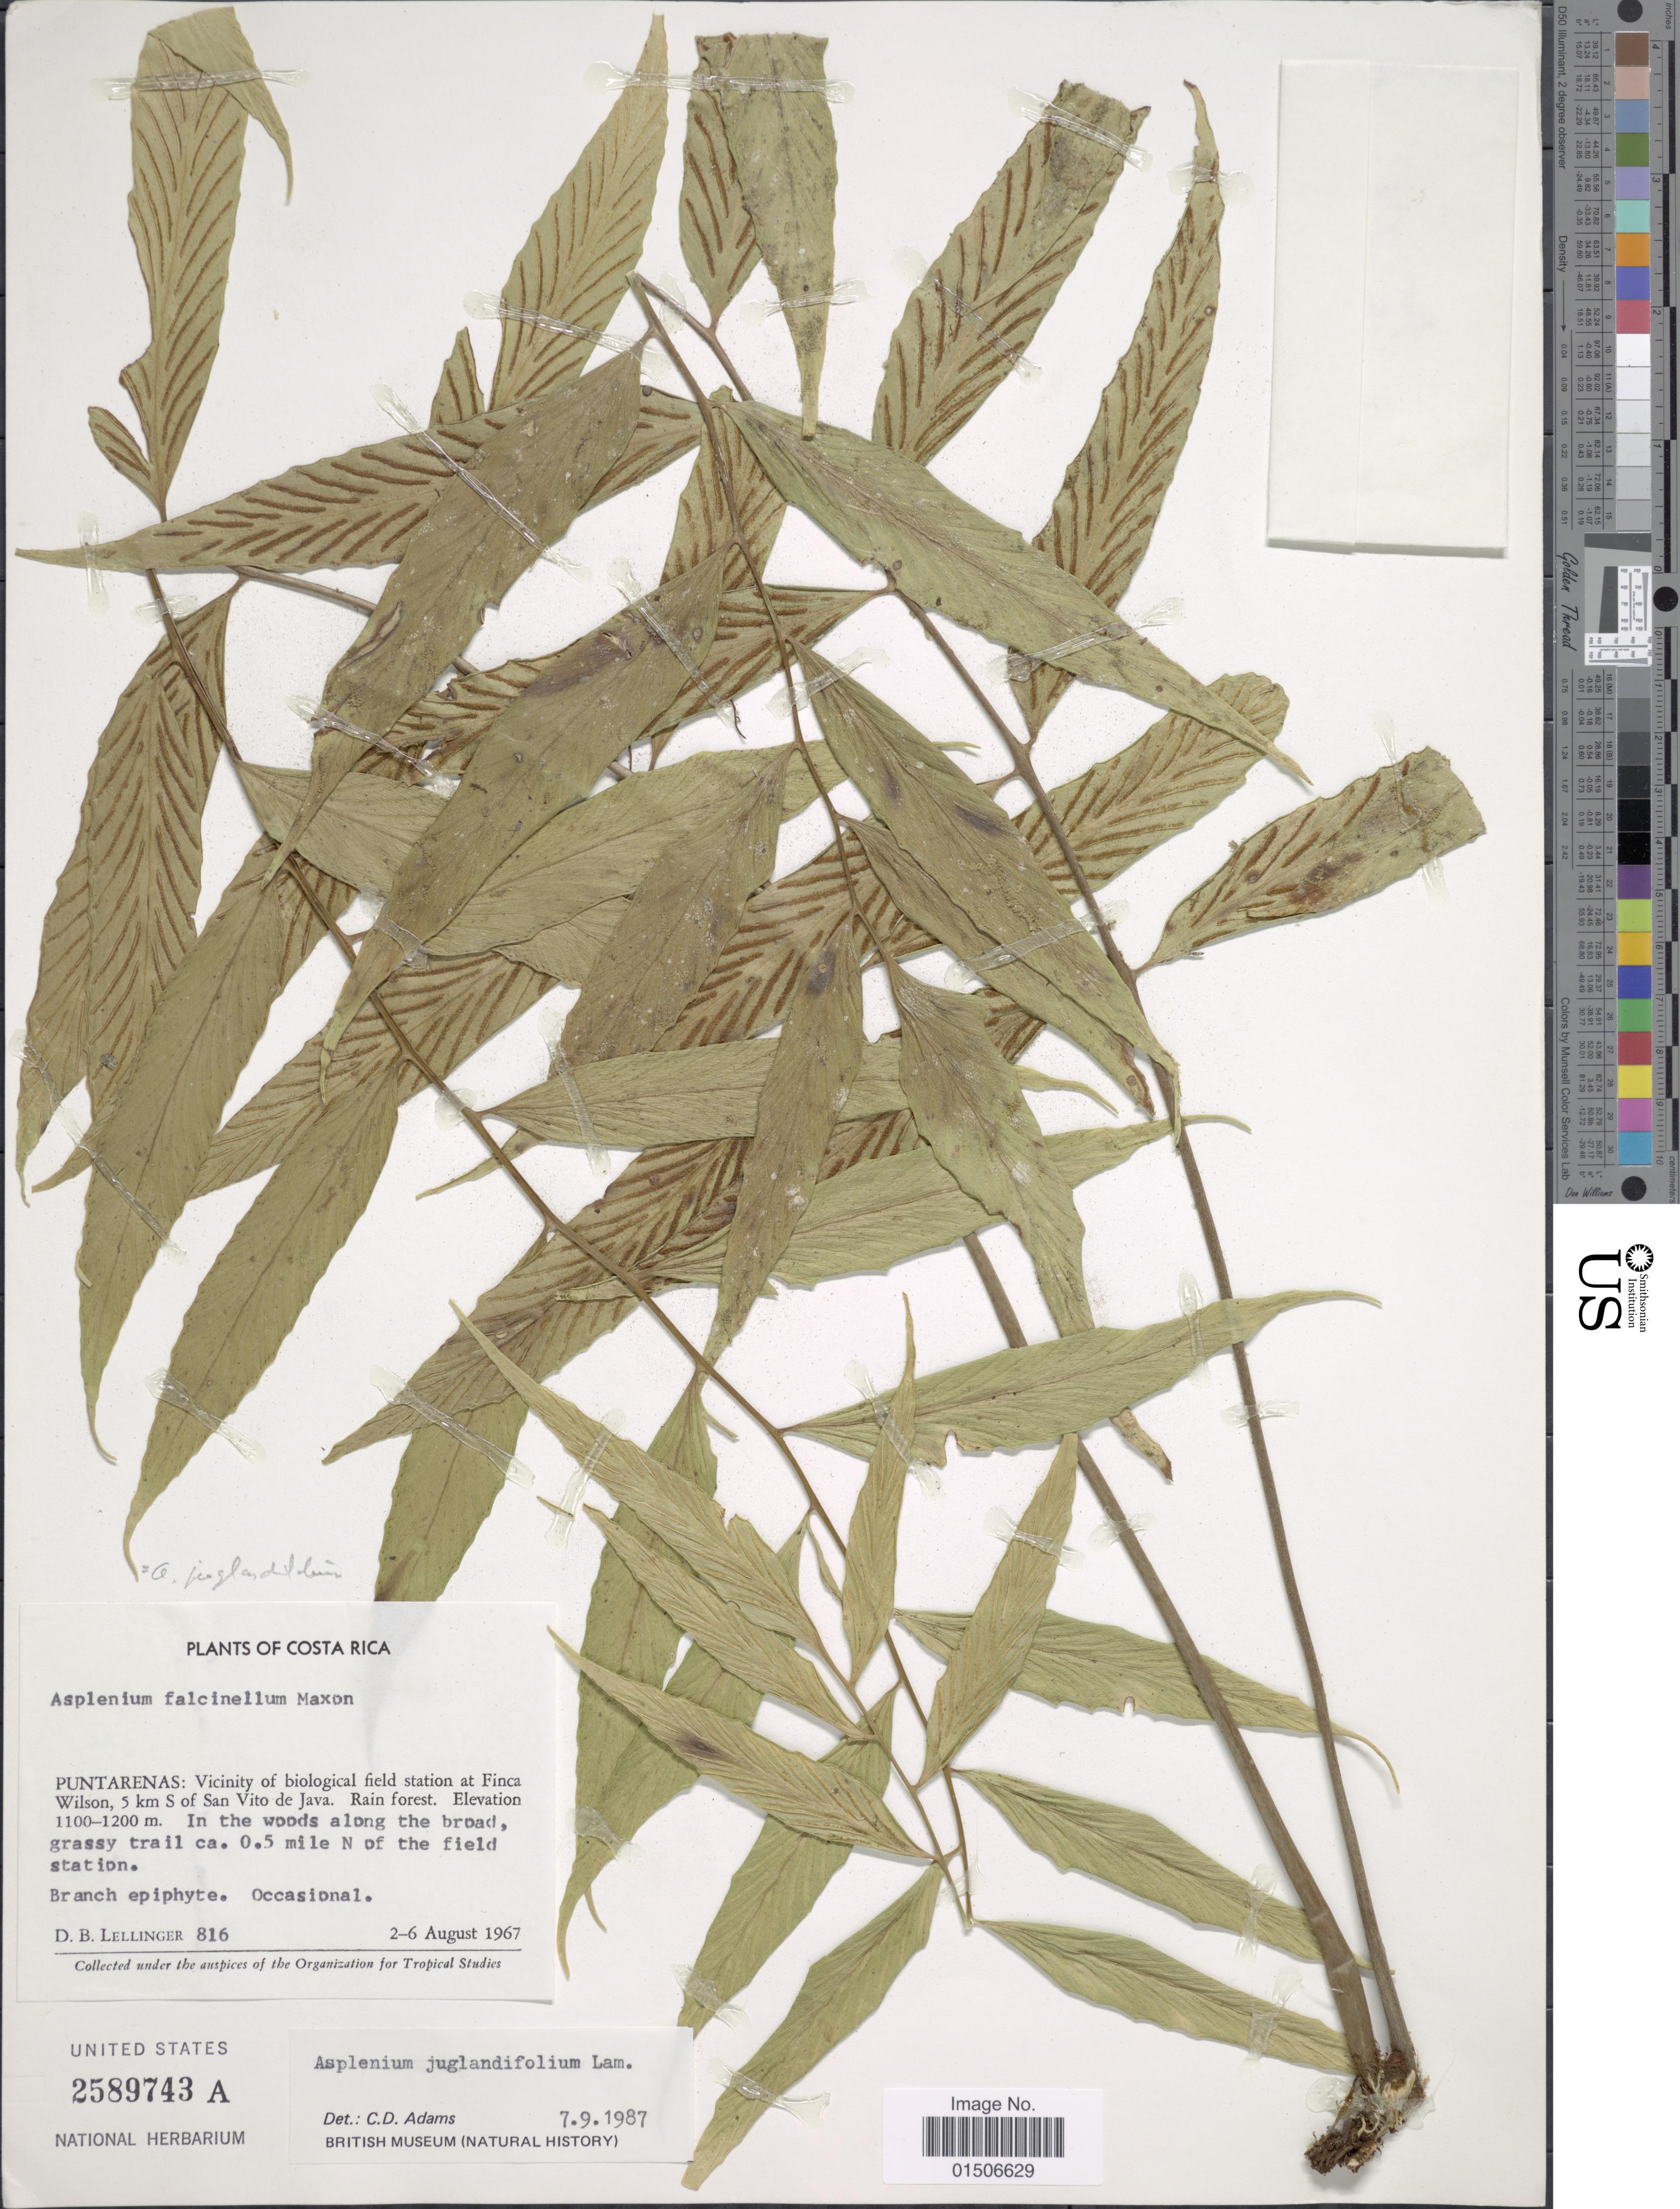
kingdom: Plantae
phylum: Tracheophyta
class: Polypodiopsida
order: Polypodiales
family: Aspleniaceae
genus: Asplenium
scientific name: Asplenium juglandifolium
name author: Lam.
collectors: D. B. Lellinger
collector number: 816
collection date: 1967-08-02/1967-08-06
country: Costa Rica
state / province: Puntarenas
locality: Vicinity of biological field station at Finca Wilson, 5 km S of San Vito de Java. In the woods along the broad, grassy trail ca. 0.5 mile N of the field station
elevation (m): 1100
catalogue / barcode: US 2589743A